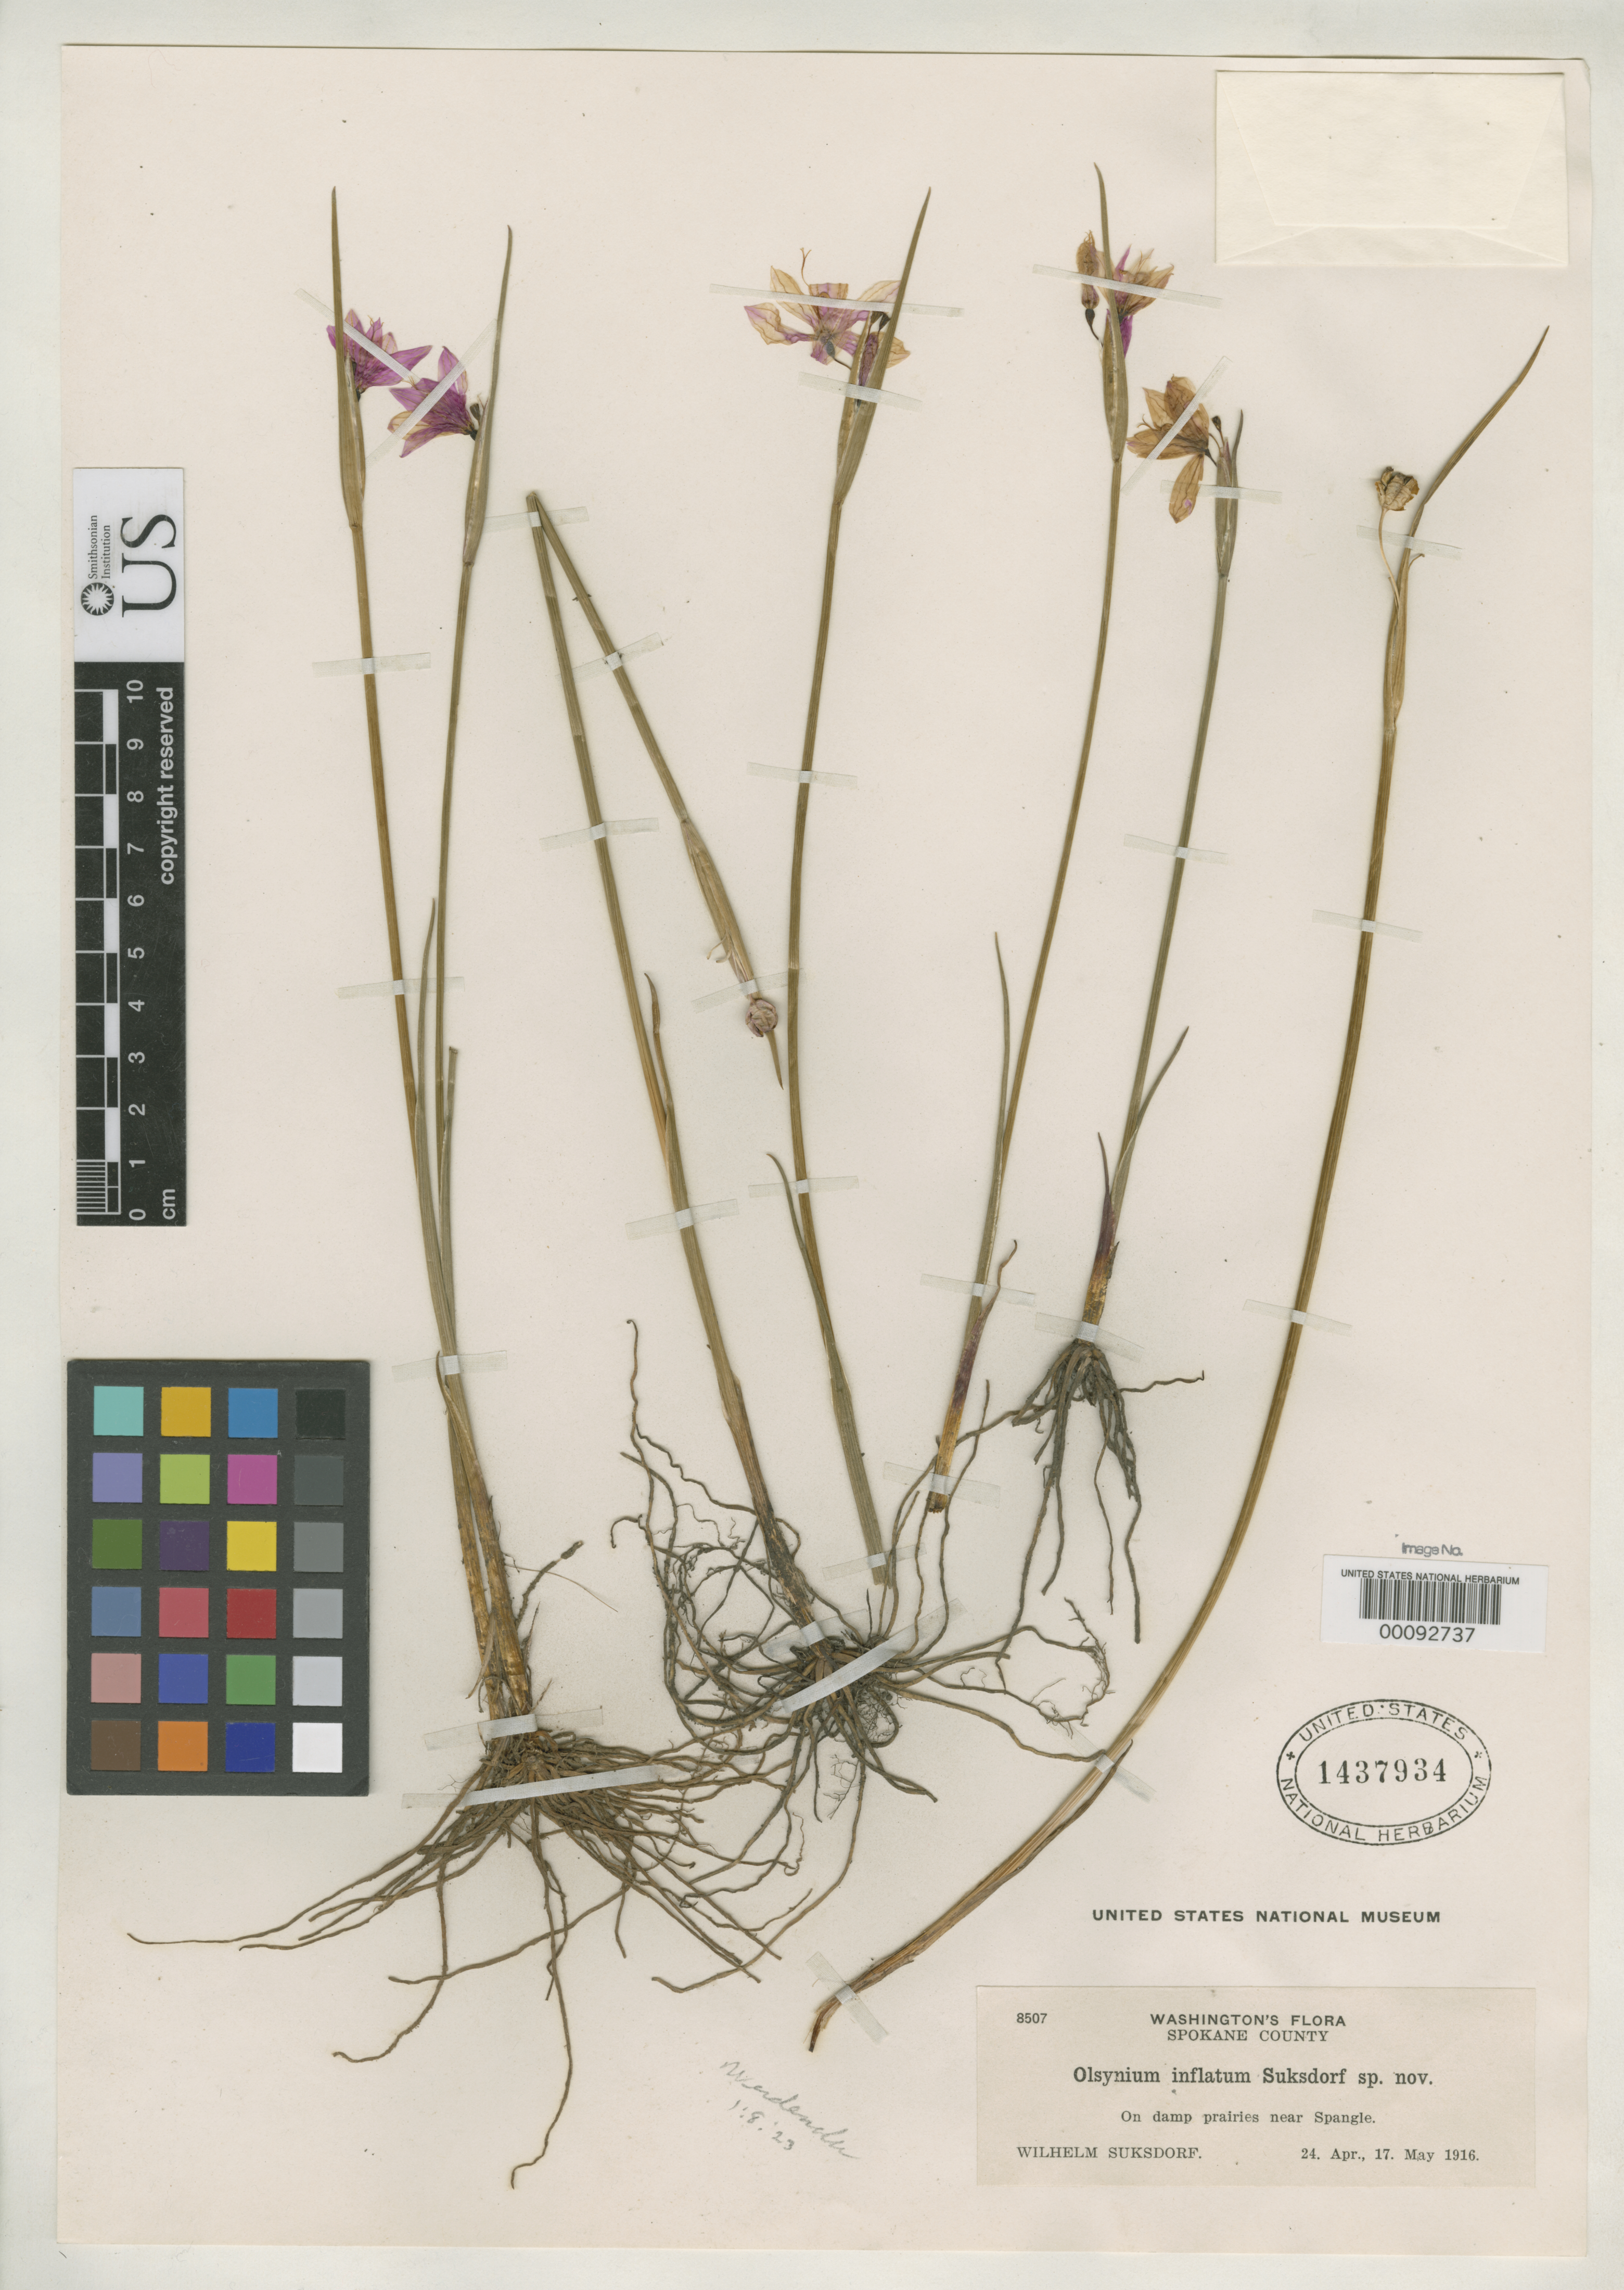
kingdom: Plantae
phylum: Tracheophyta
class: Liliopsida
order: Asparagales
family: Iridaceae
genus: Olsynium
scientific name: Olsynium inflatum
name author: Suksd.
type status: Isotype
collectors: W. N. Suksdorf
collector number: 8507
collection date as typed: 24 Apr 1916 and 17 May 1916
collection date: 1916-04-24,1916-05-17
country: United States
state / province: Washington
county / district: Spokane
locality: Near Spangle.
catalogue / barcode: US 1437934